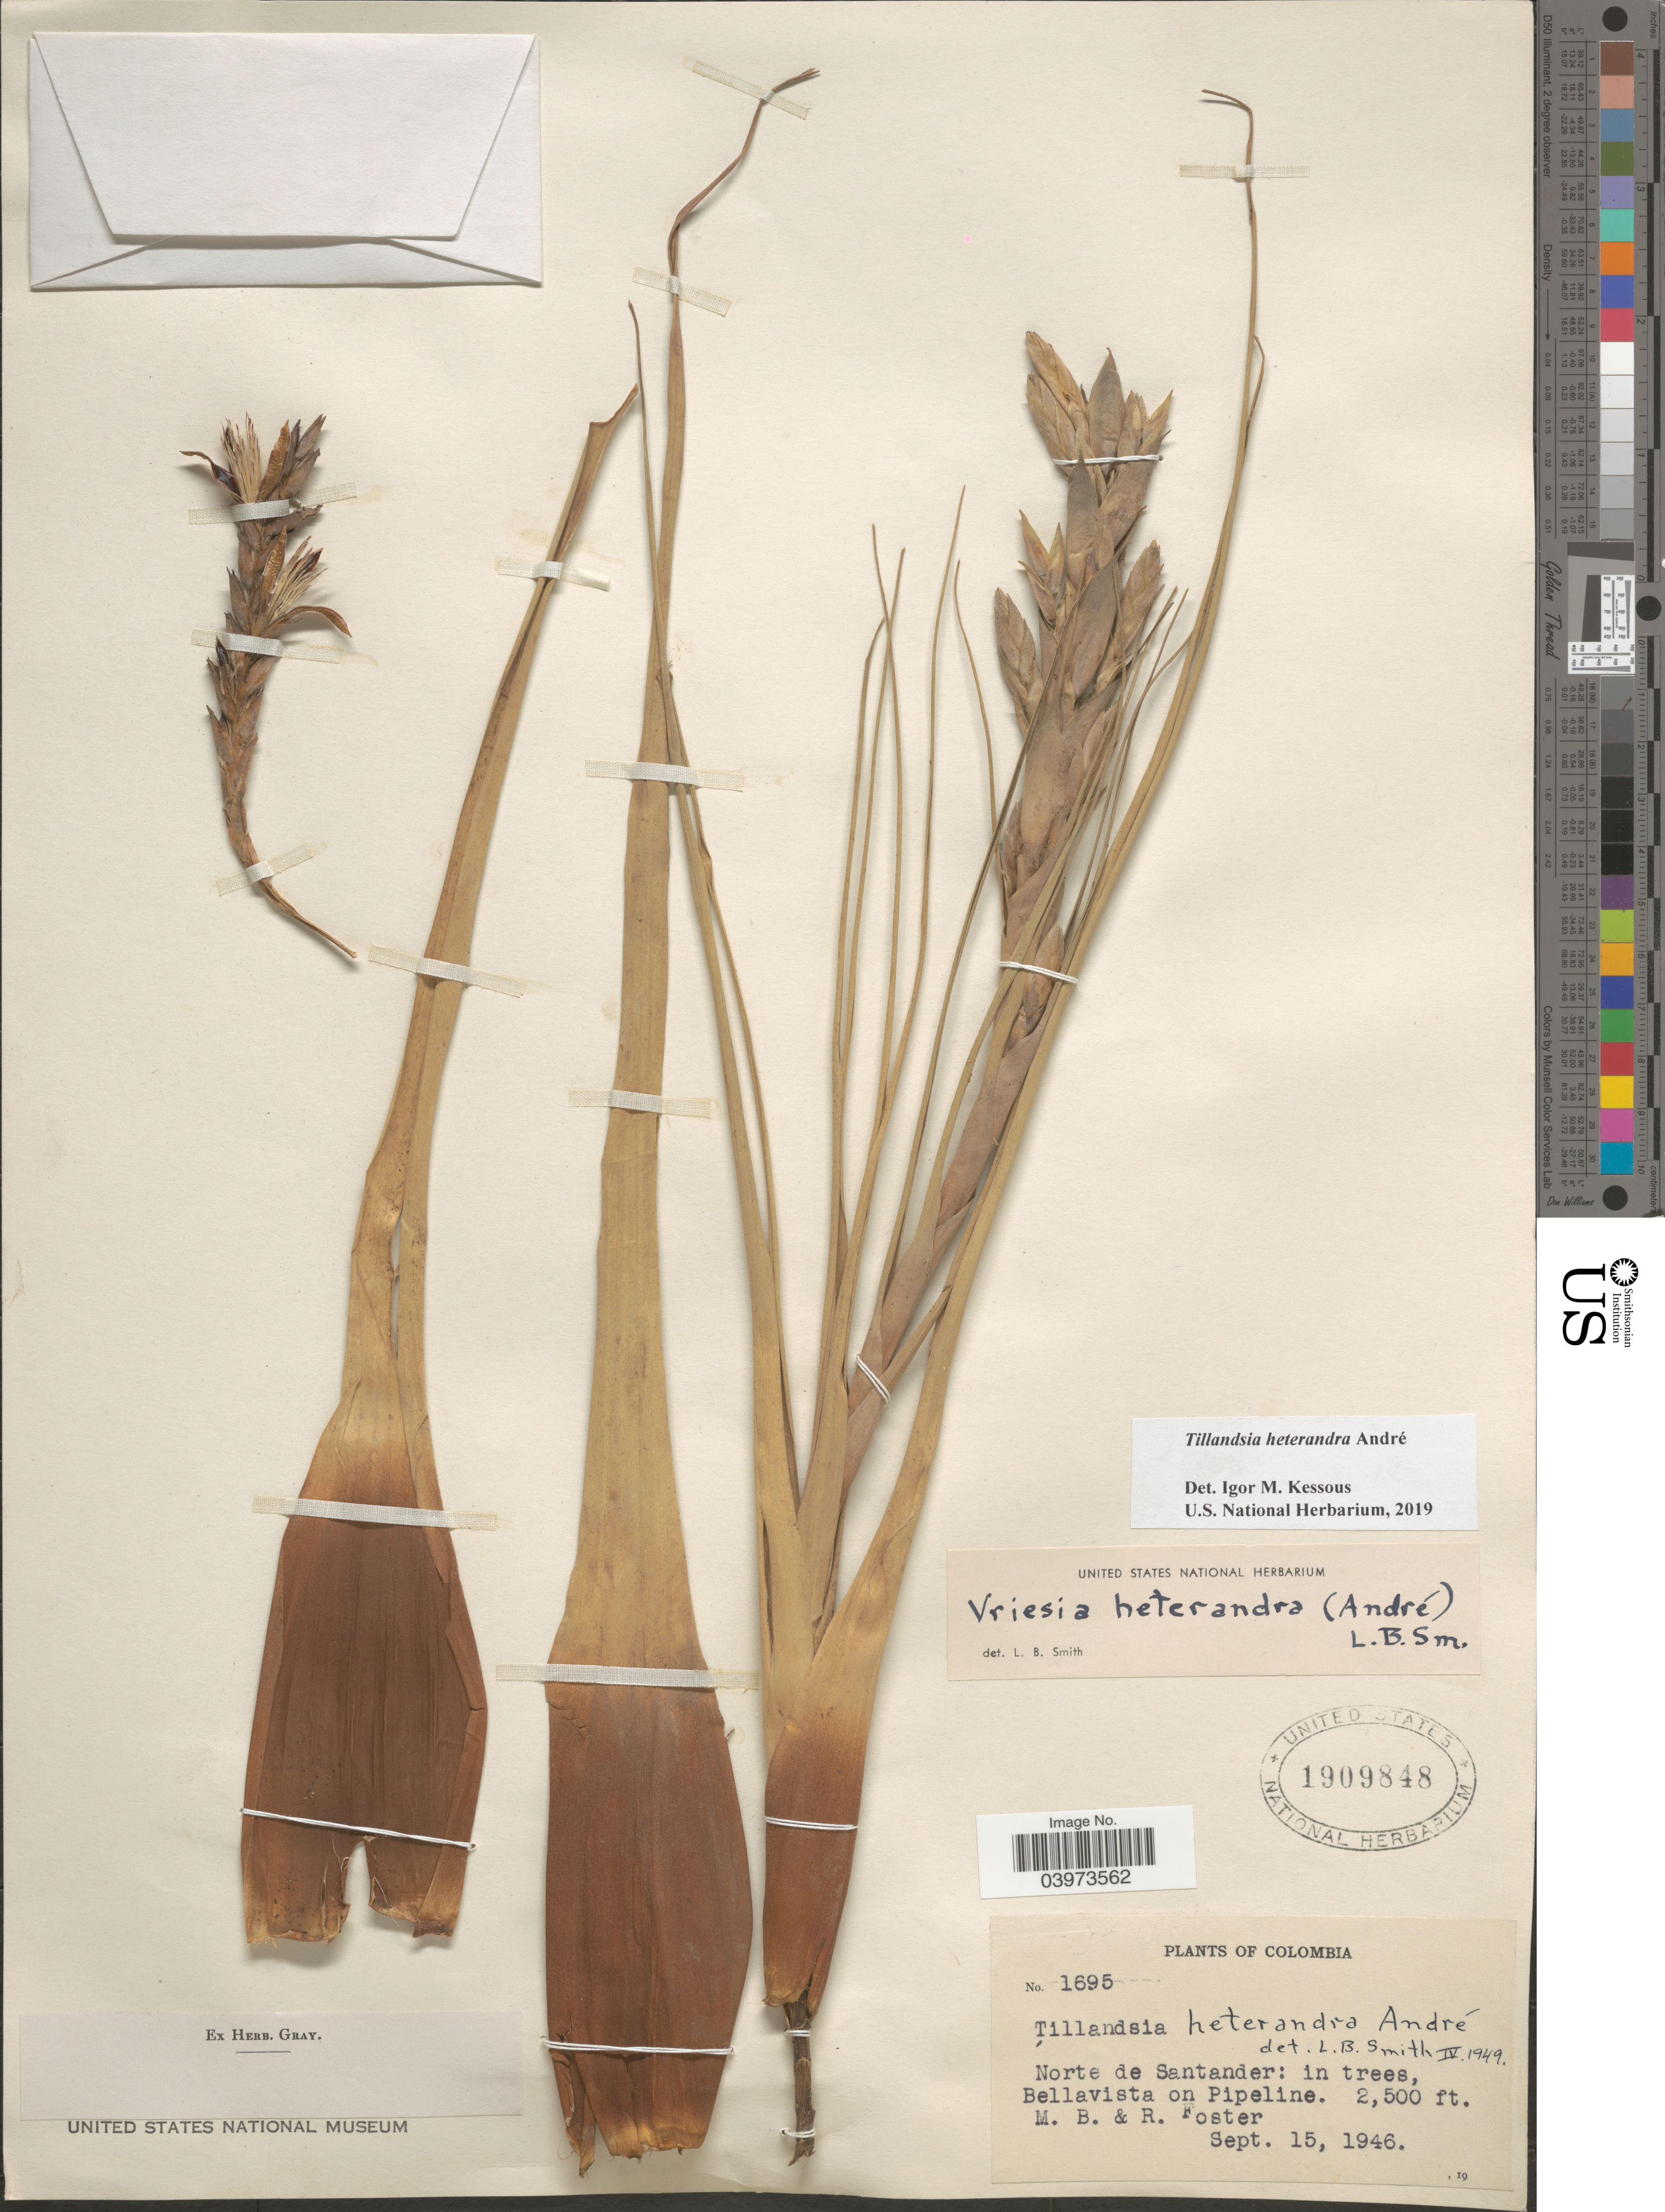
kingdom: Plantae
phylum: Tracheophyta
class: Liliopsida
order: Poales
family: Bromeliaceae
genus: Tillandsia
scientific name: Tillandsia heterandra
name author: André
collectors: M. B. Foster & R. Foster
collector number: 1695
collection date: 1946-09-15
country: Colombia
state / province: Norte de Santander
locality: Bellavista on Pipeline.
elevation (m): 762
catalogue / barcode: US 1909848